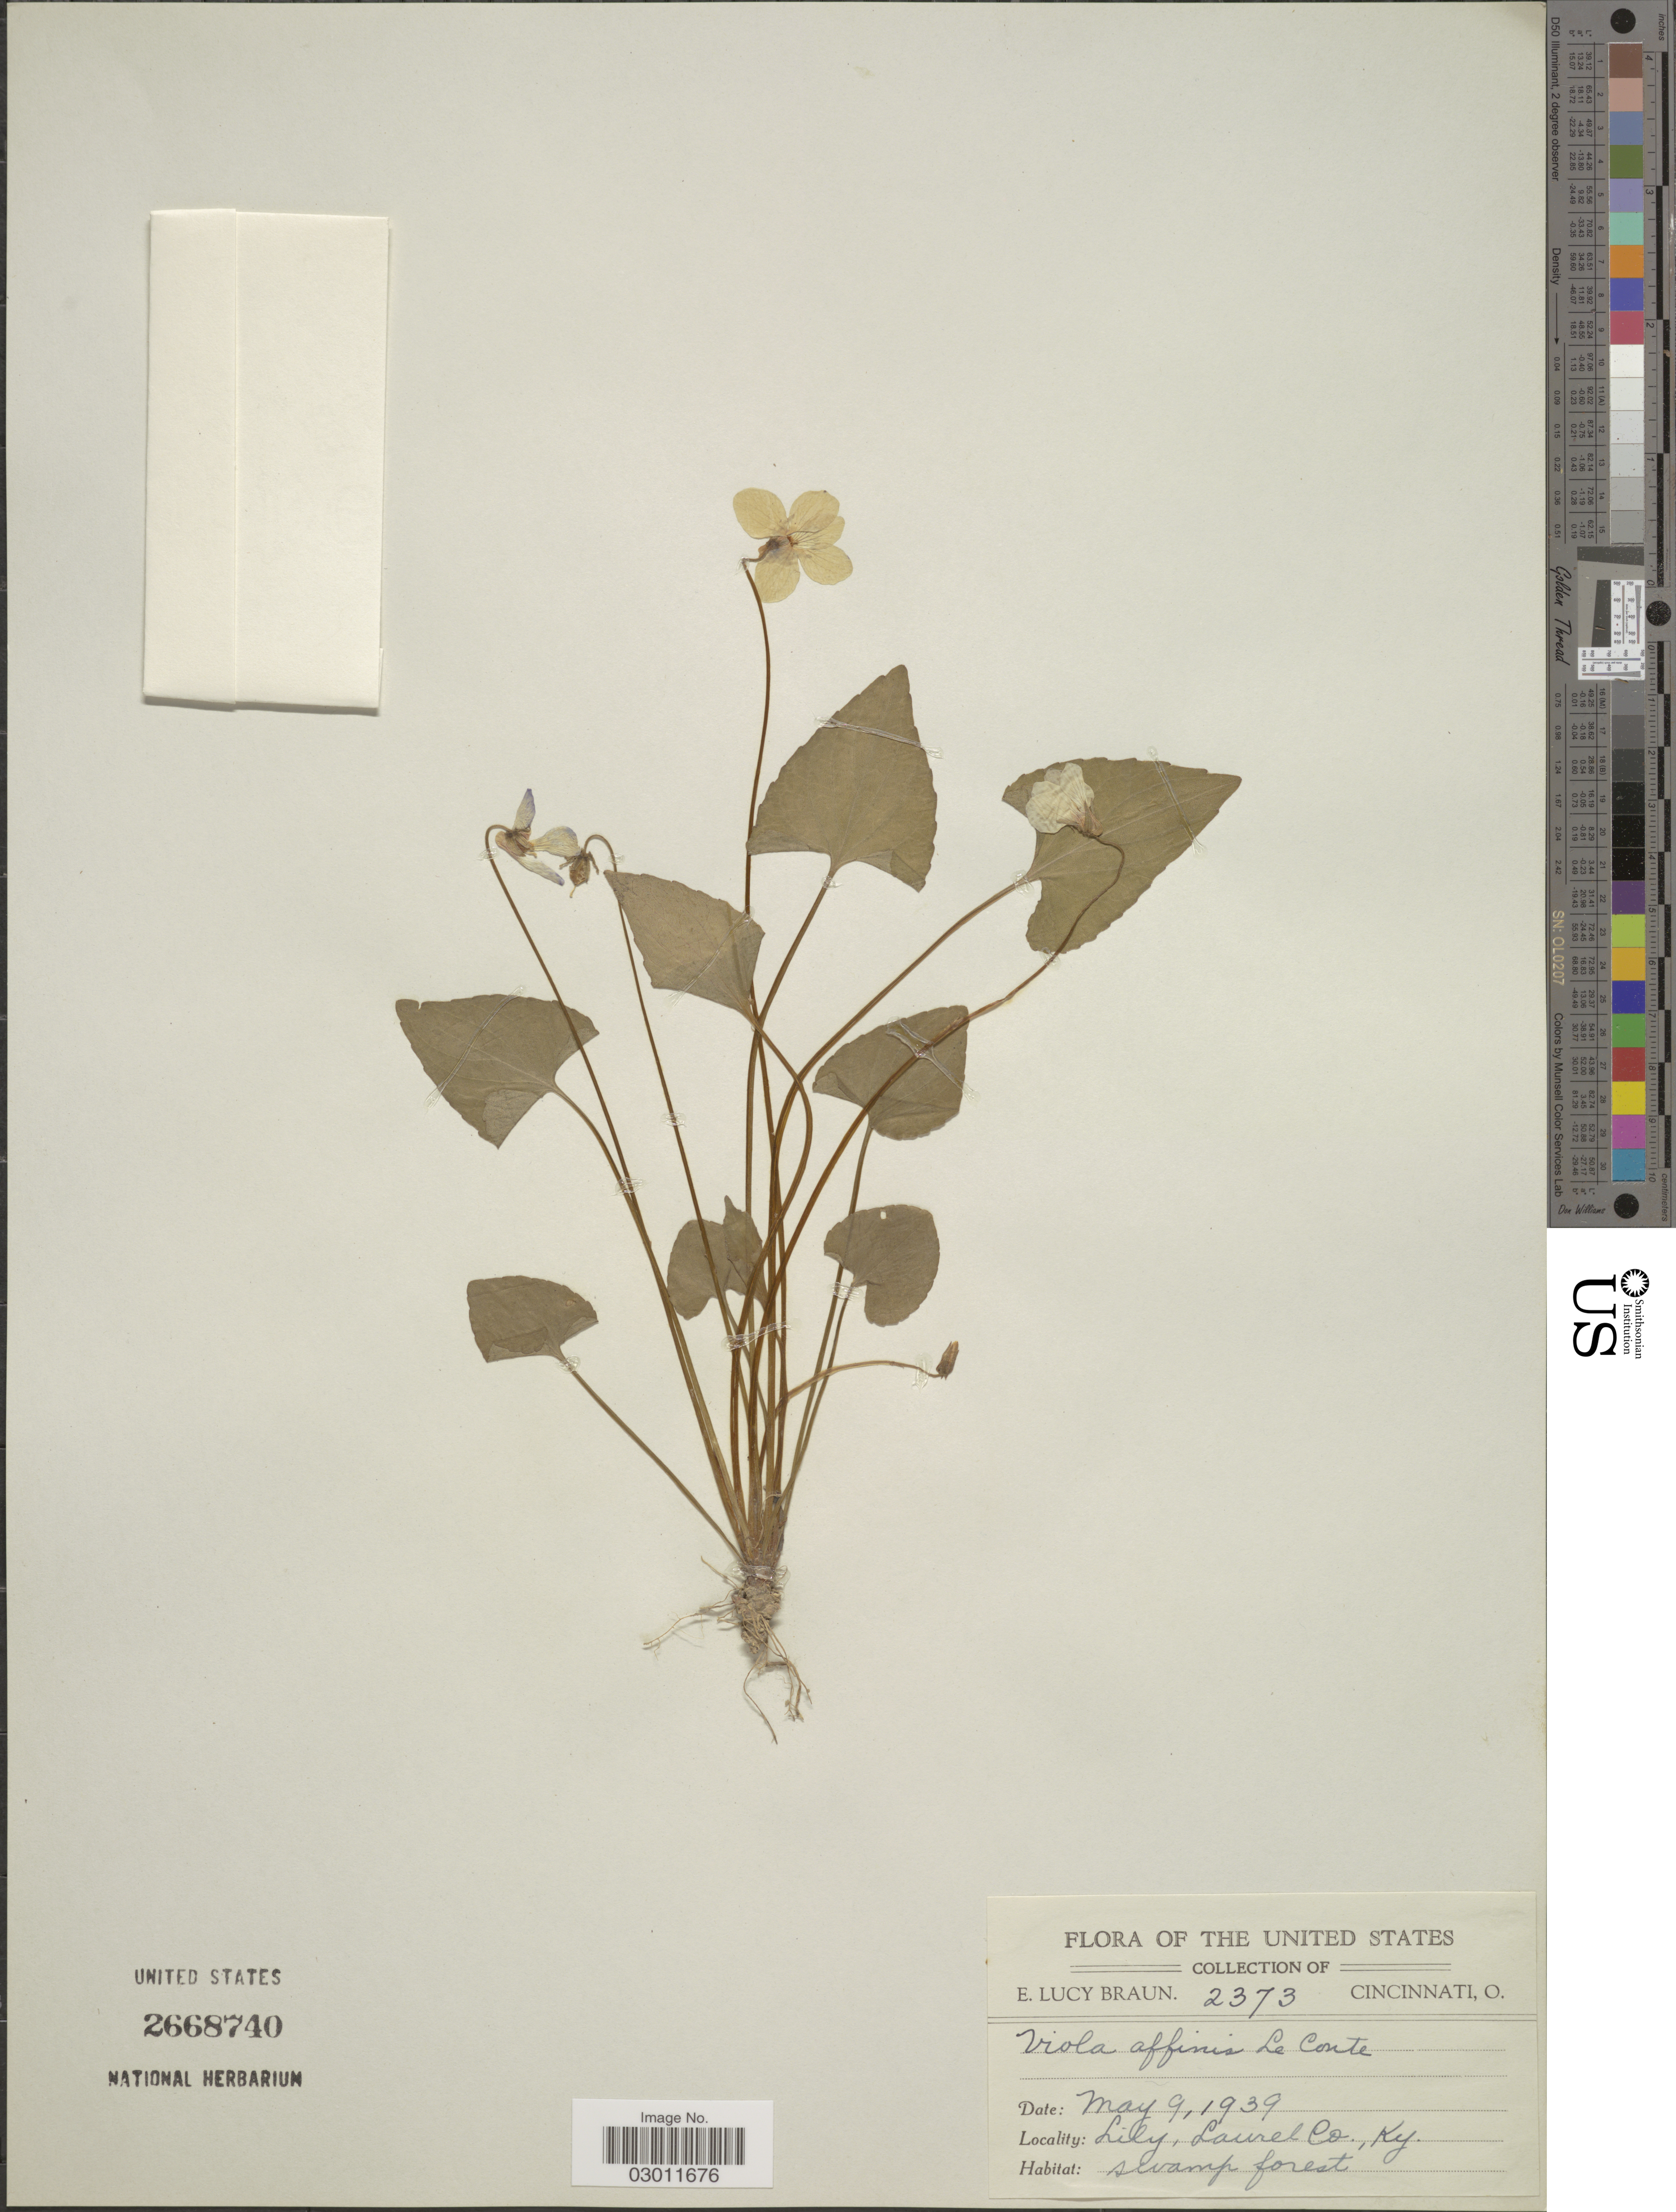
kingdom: Plantae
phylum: Tracheophyta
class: Magnoliopsida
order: Malpighiales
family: Violaceae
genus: Viola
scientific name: Viola affinis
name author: LeConte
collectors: E. L. Braun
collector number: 2373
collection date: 1939-05-09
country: United States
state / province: Kentucky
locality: Lily, Laurel Co.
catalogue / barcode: US 2668740